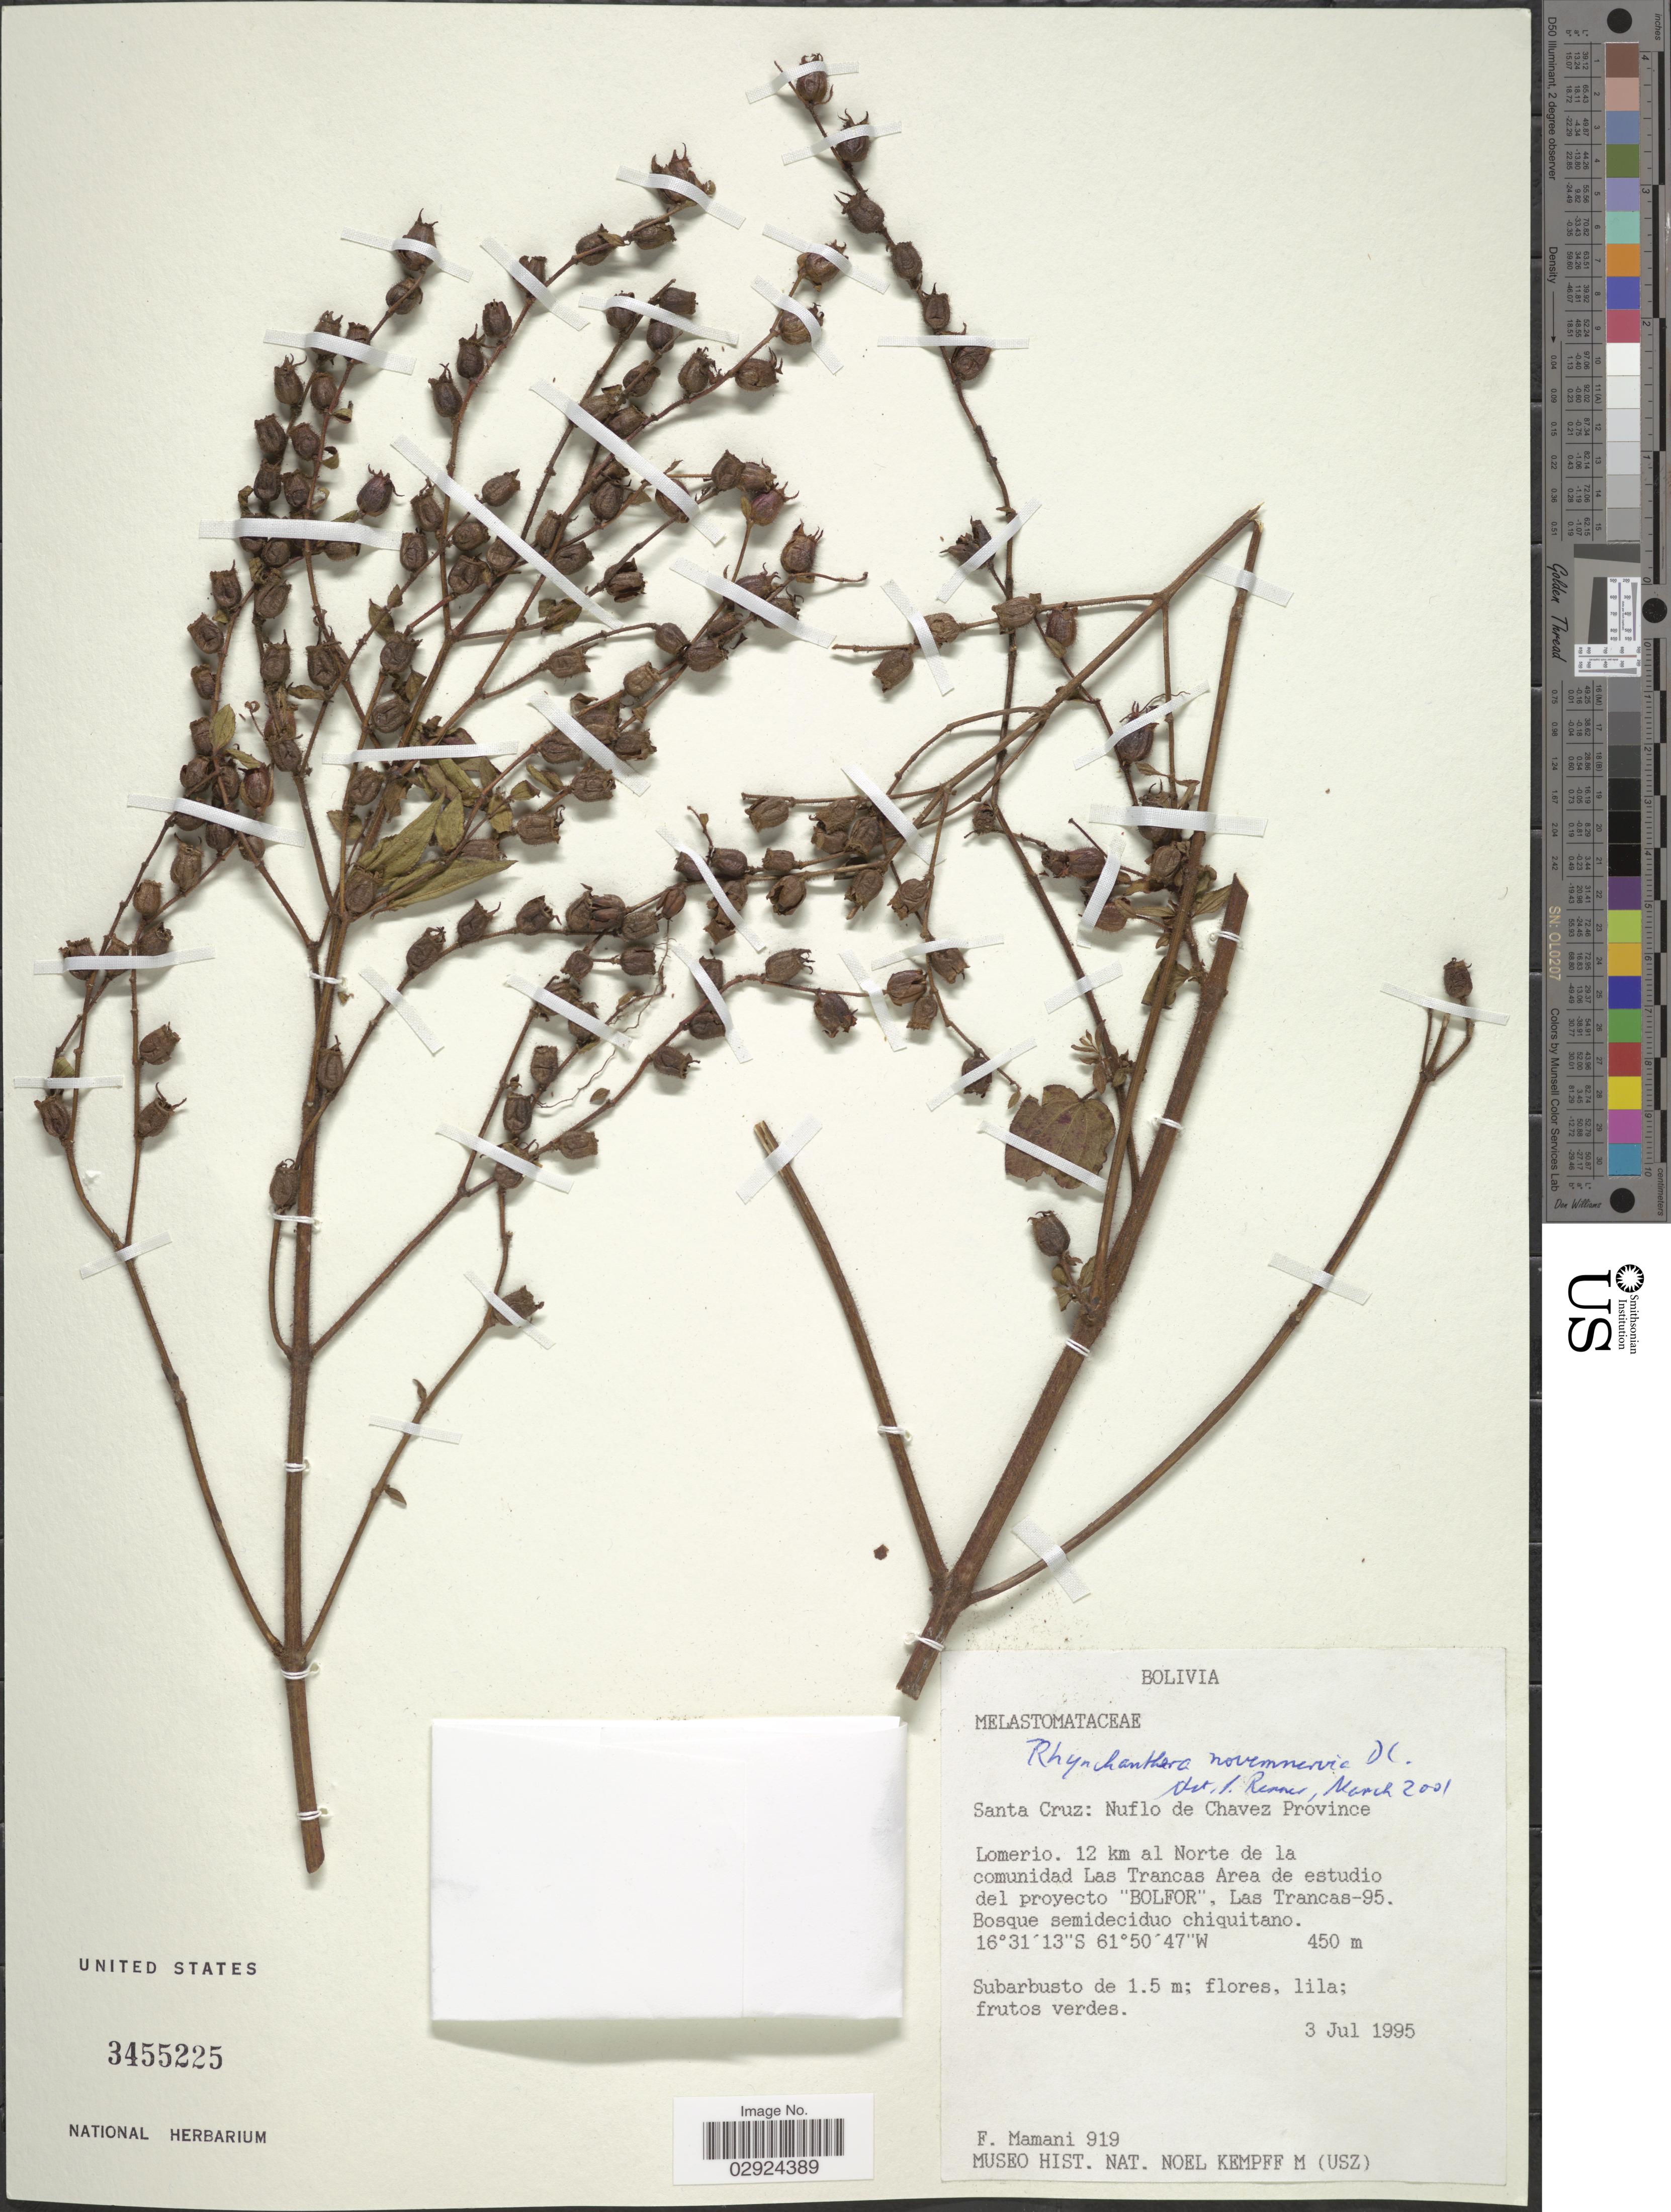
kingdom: Plantae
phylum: Tracheophyta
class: Magnoliopsida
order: Myrtales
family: Melastomataceae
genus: Rhynchanthera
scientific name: Rhynchanthera novemnervia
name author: DC.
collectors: F. Mamani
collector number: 919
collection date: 1995-07-03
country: Bolivia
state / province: Santa Cruz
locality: Buflo de Chavez Province, Lomerio, 12 km al Norte de la comunidad las Trancas Area de estudio del proyecto "Bolfor", Las Trancas-95.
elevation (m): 450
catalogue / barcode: US 3455225